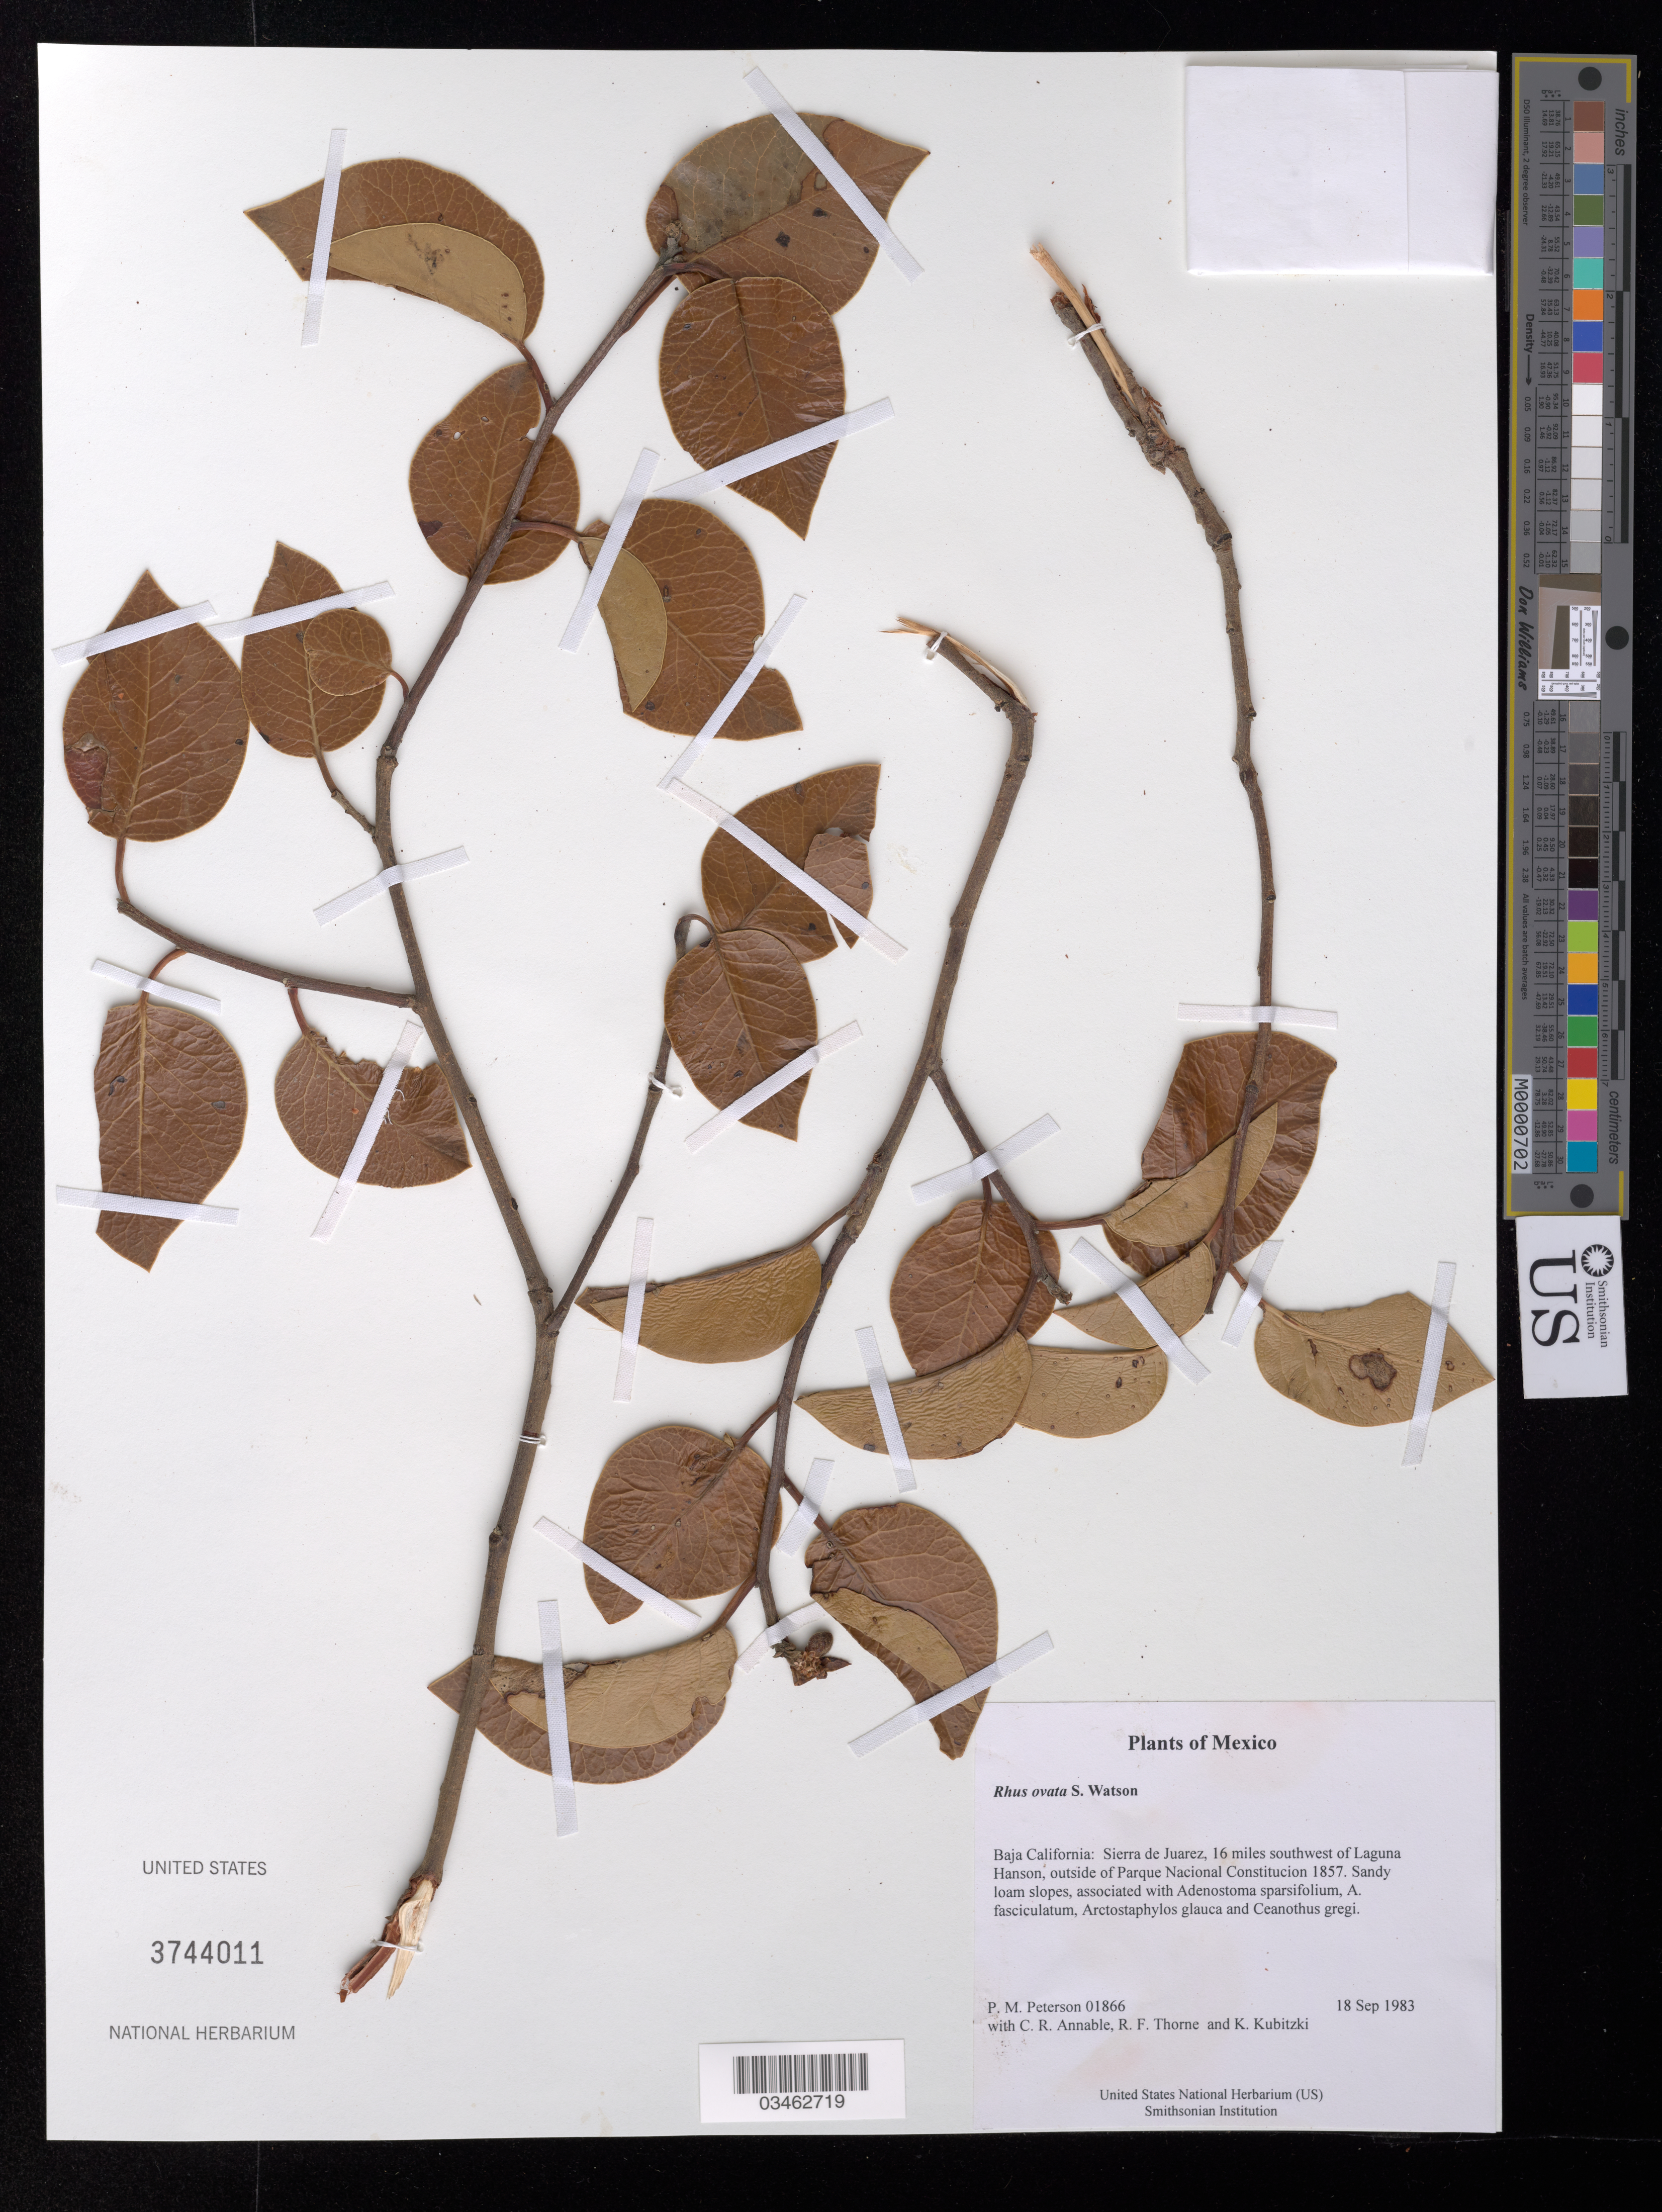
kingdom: Plantae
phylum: Tracheophyta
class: Magnoliopsida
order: Sapindales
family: Anacardiaceae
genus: Rhus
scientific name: Rhus ovata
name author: S. Watson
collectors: P. M. Peterson, C. R. Annable, R. F. Thorne & K. Kubitzki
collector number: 01866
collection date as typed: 18 Sep 1983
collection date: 1983-09-18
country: Mexico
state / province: Baja California Norte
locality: Sierra de Juarez, 16 miles southwest of Laguna Hanson, outside of Parque Nacional Constitucion 1857.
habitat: Sandy loam slopes, associated with Adenostoma sparsifolium, A. fasciculatum, Arctostaphylos glauca and Ceanothus gregi.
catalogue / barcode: US 3744011